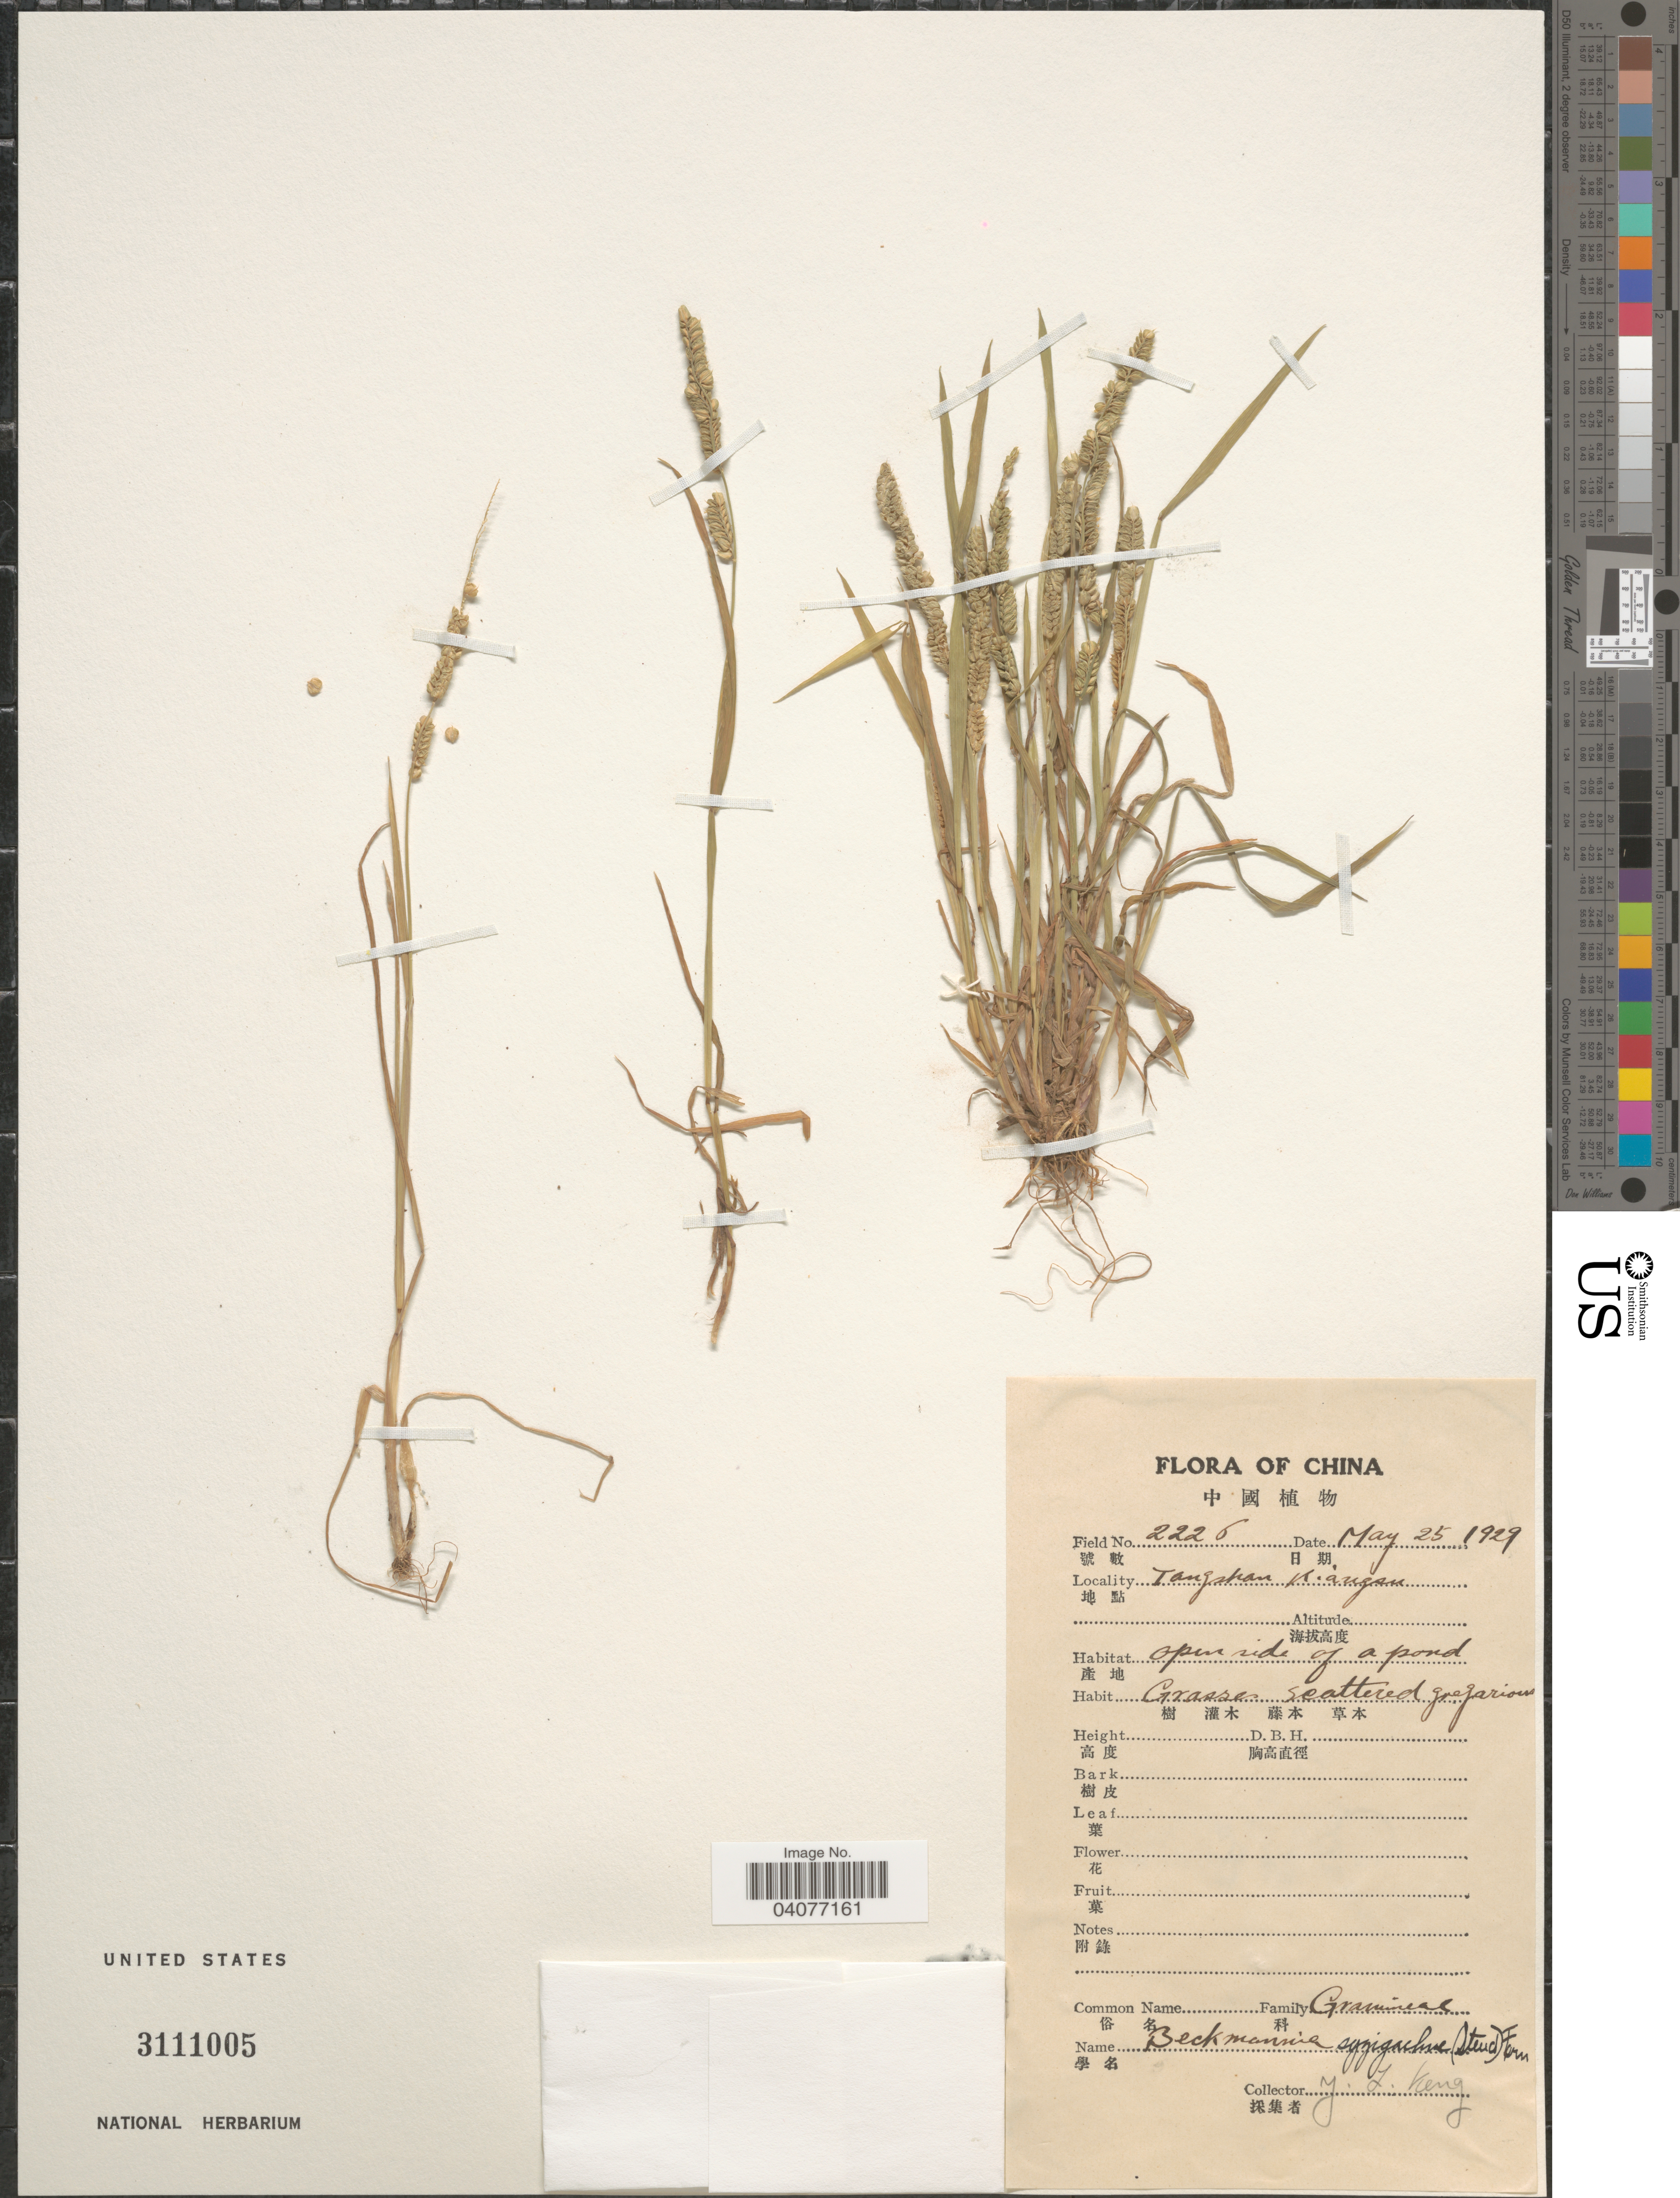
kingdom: Plantae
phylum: Tracheophyta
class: Liliopsida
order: Poales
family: Poaceae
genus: Beckmannia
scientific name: Beckmannia syzigachne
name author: (Steud.) Fernald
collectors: Y. L. Keng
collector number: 2226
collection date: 1929-05-25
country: China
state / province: Jiangsu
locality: Tangshan. Kiangsu.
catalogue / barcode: US 3111005